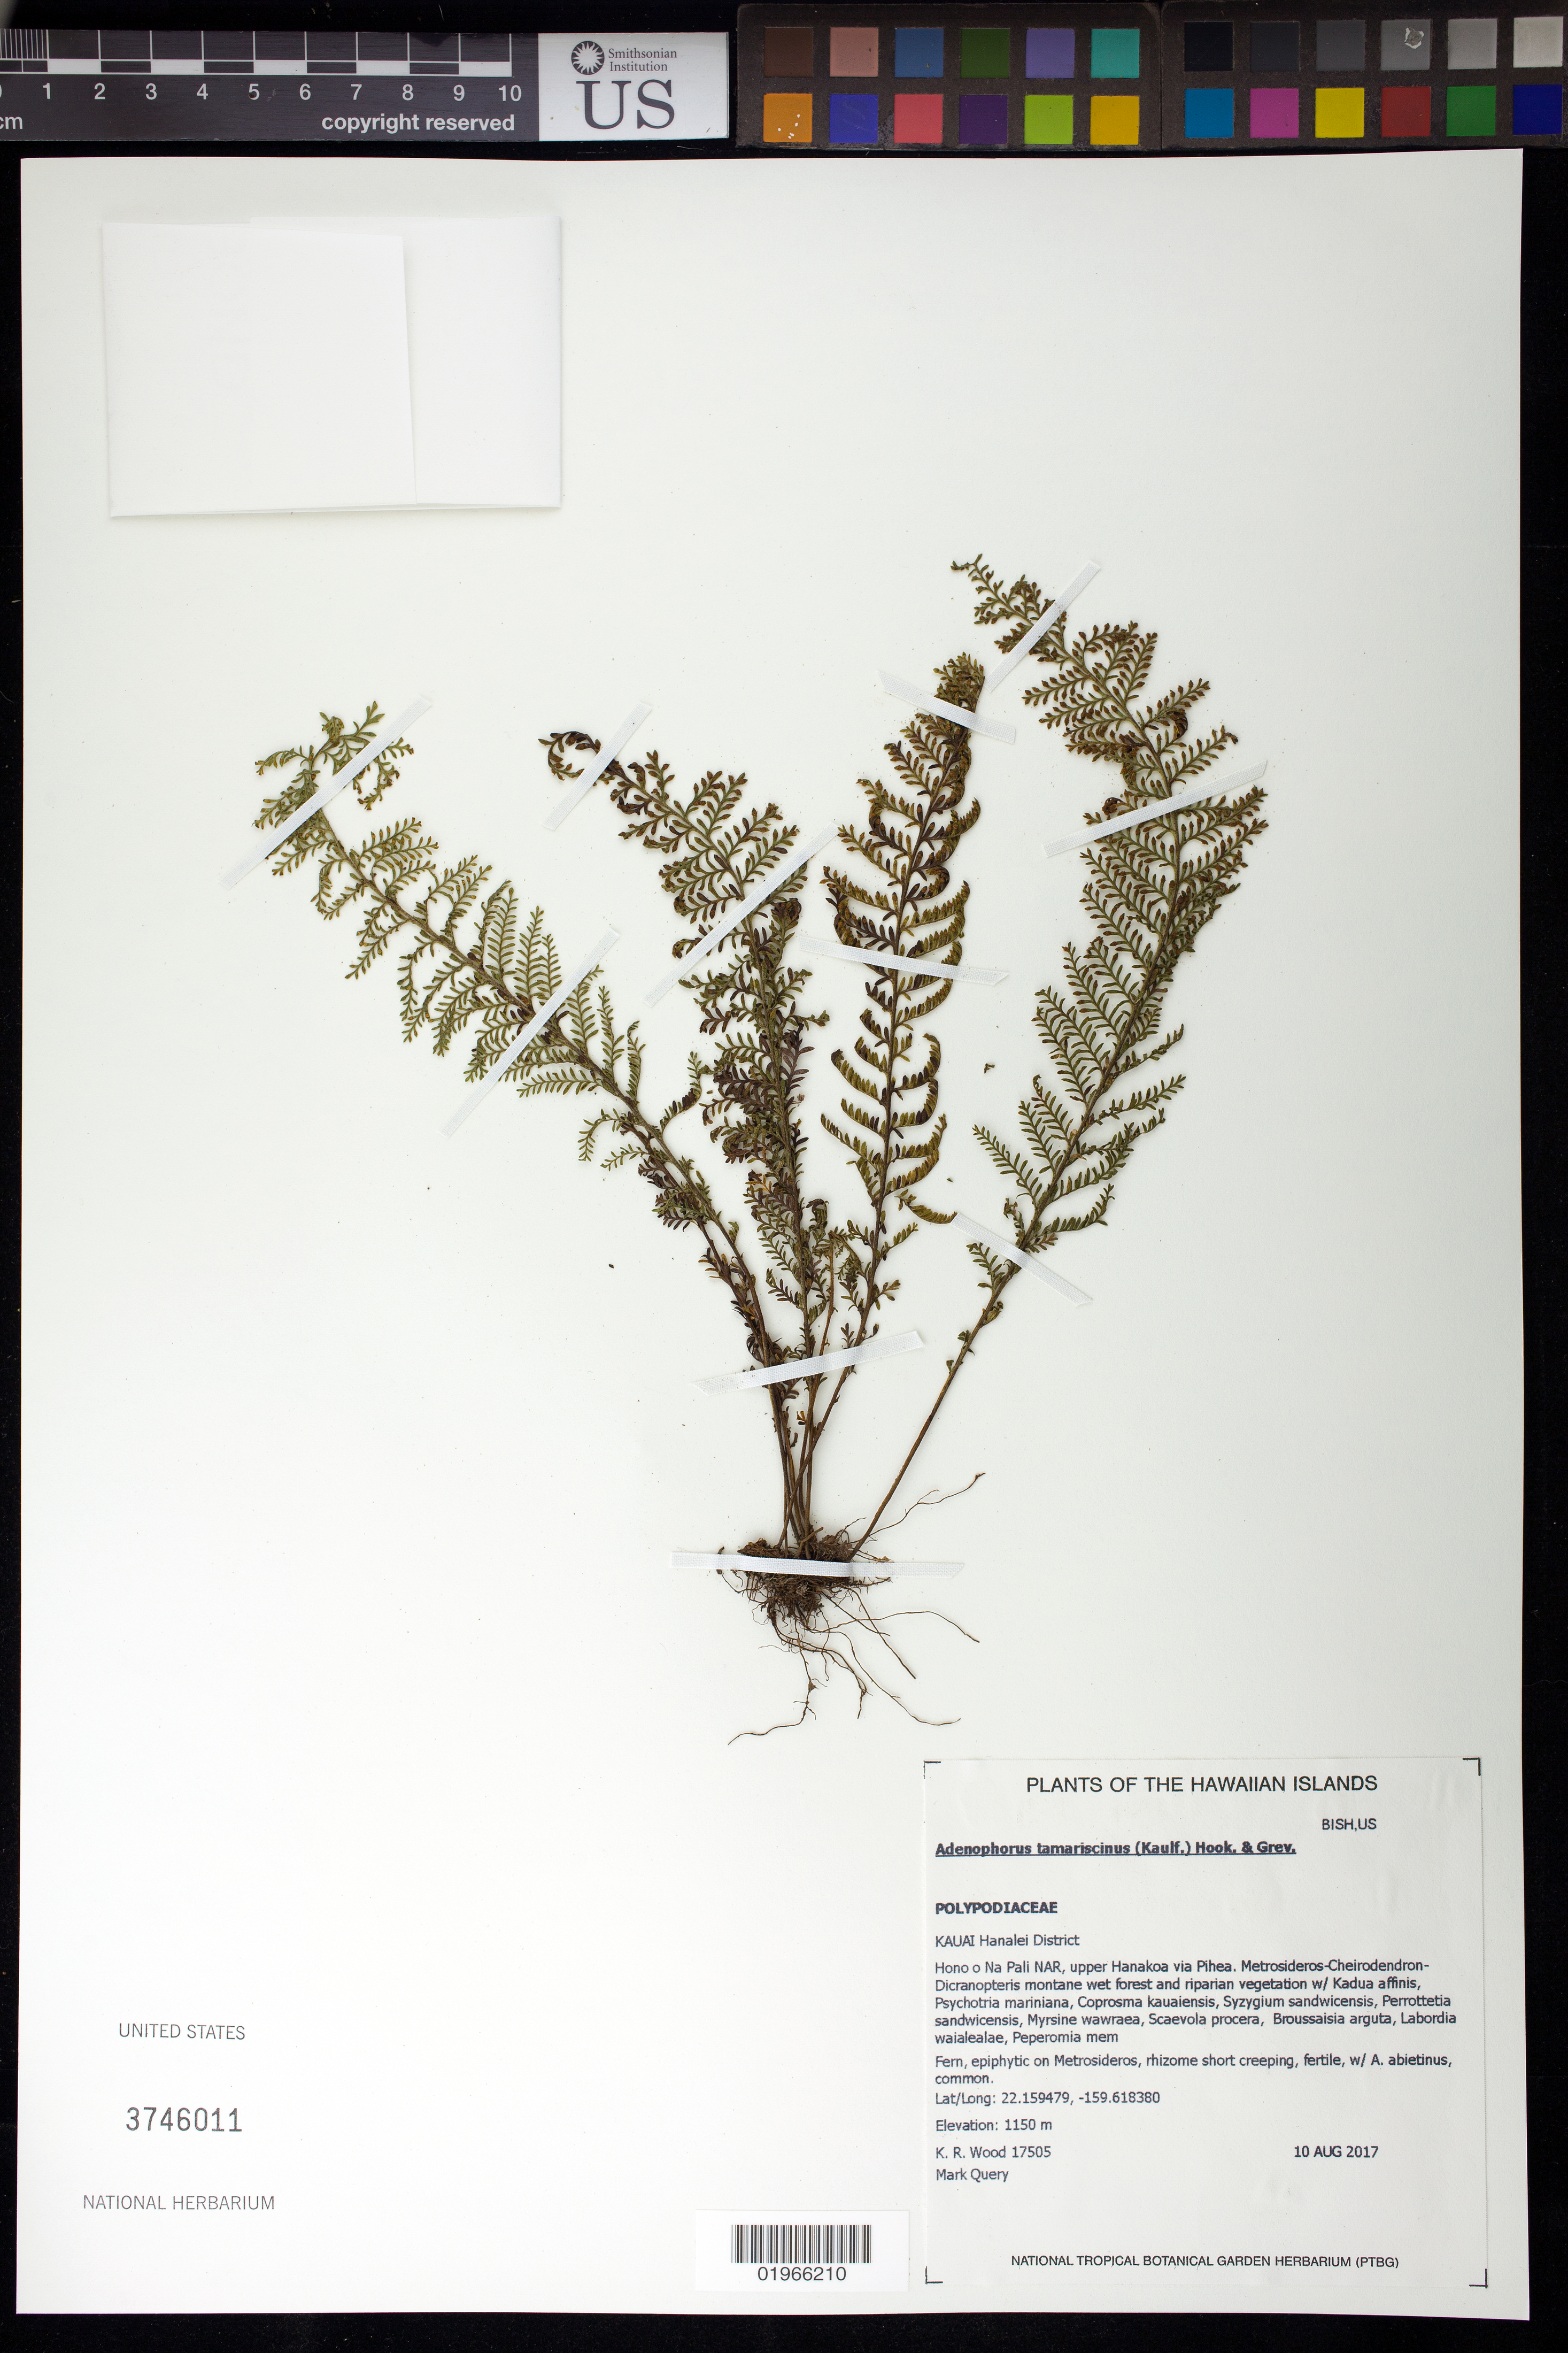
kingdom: Plantae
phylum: Tracheophyta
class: Polypodiopsida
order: Polypodiales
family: Polypodiaceae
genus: Adenophorus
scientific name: Adenophorus tamariscinus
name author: Hook. & Grev.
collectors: K. R. Wood & M. Query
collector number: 17505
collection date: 2017-08-10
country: United States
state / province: Hawaii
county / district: Kauai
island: Kaua'i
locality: Hanalei District, Hono o Na Pali NAR, upper Hanakoa via Pihea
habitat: Montane wet forest and riparian vegetation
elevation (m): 1150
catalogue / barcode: US 3746011